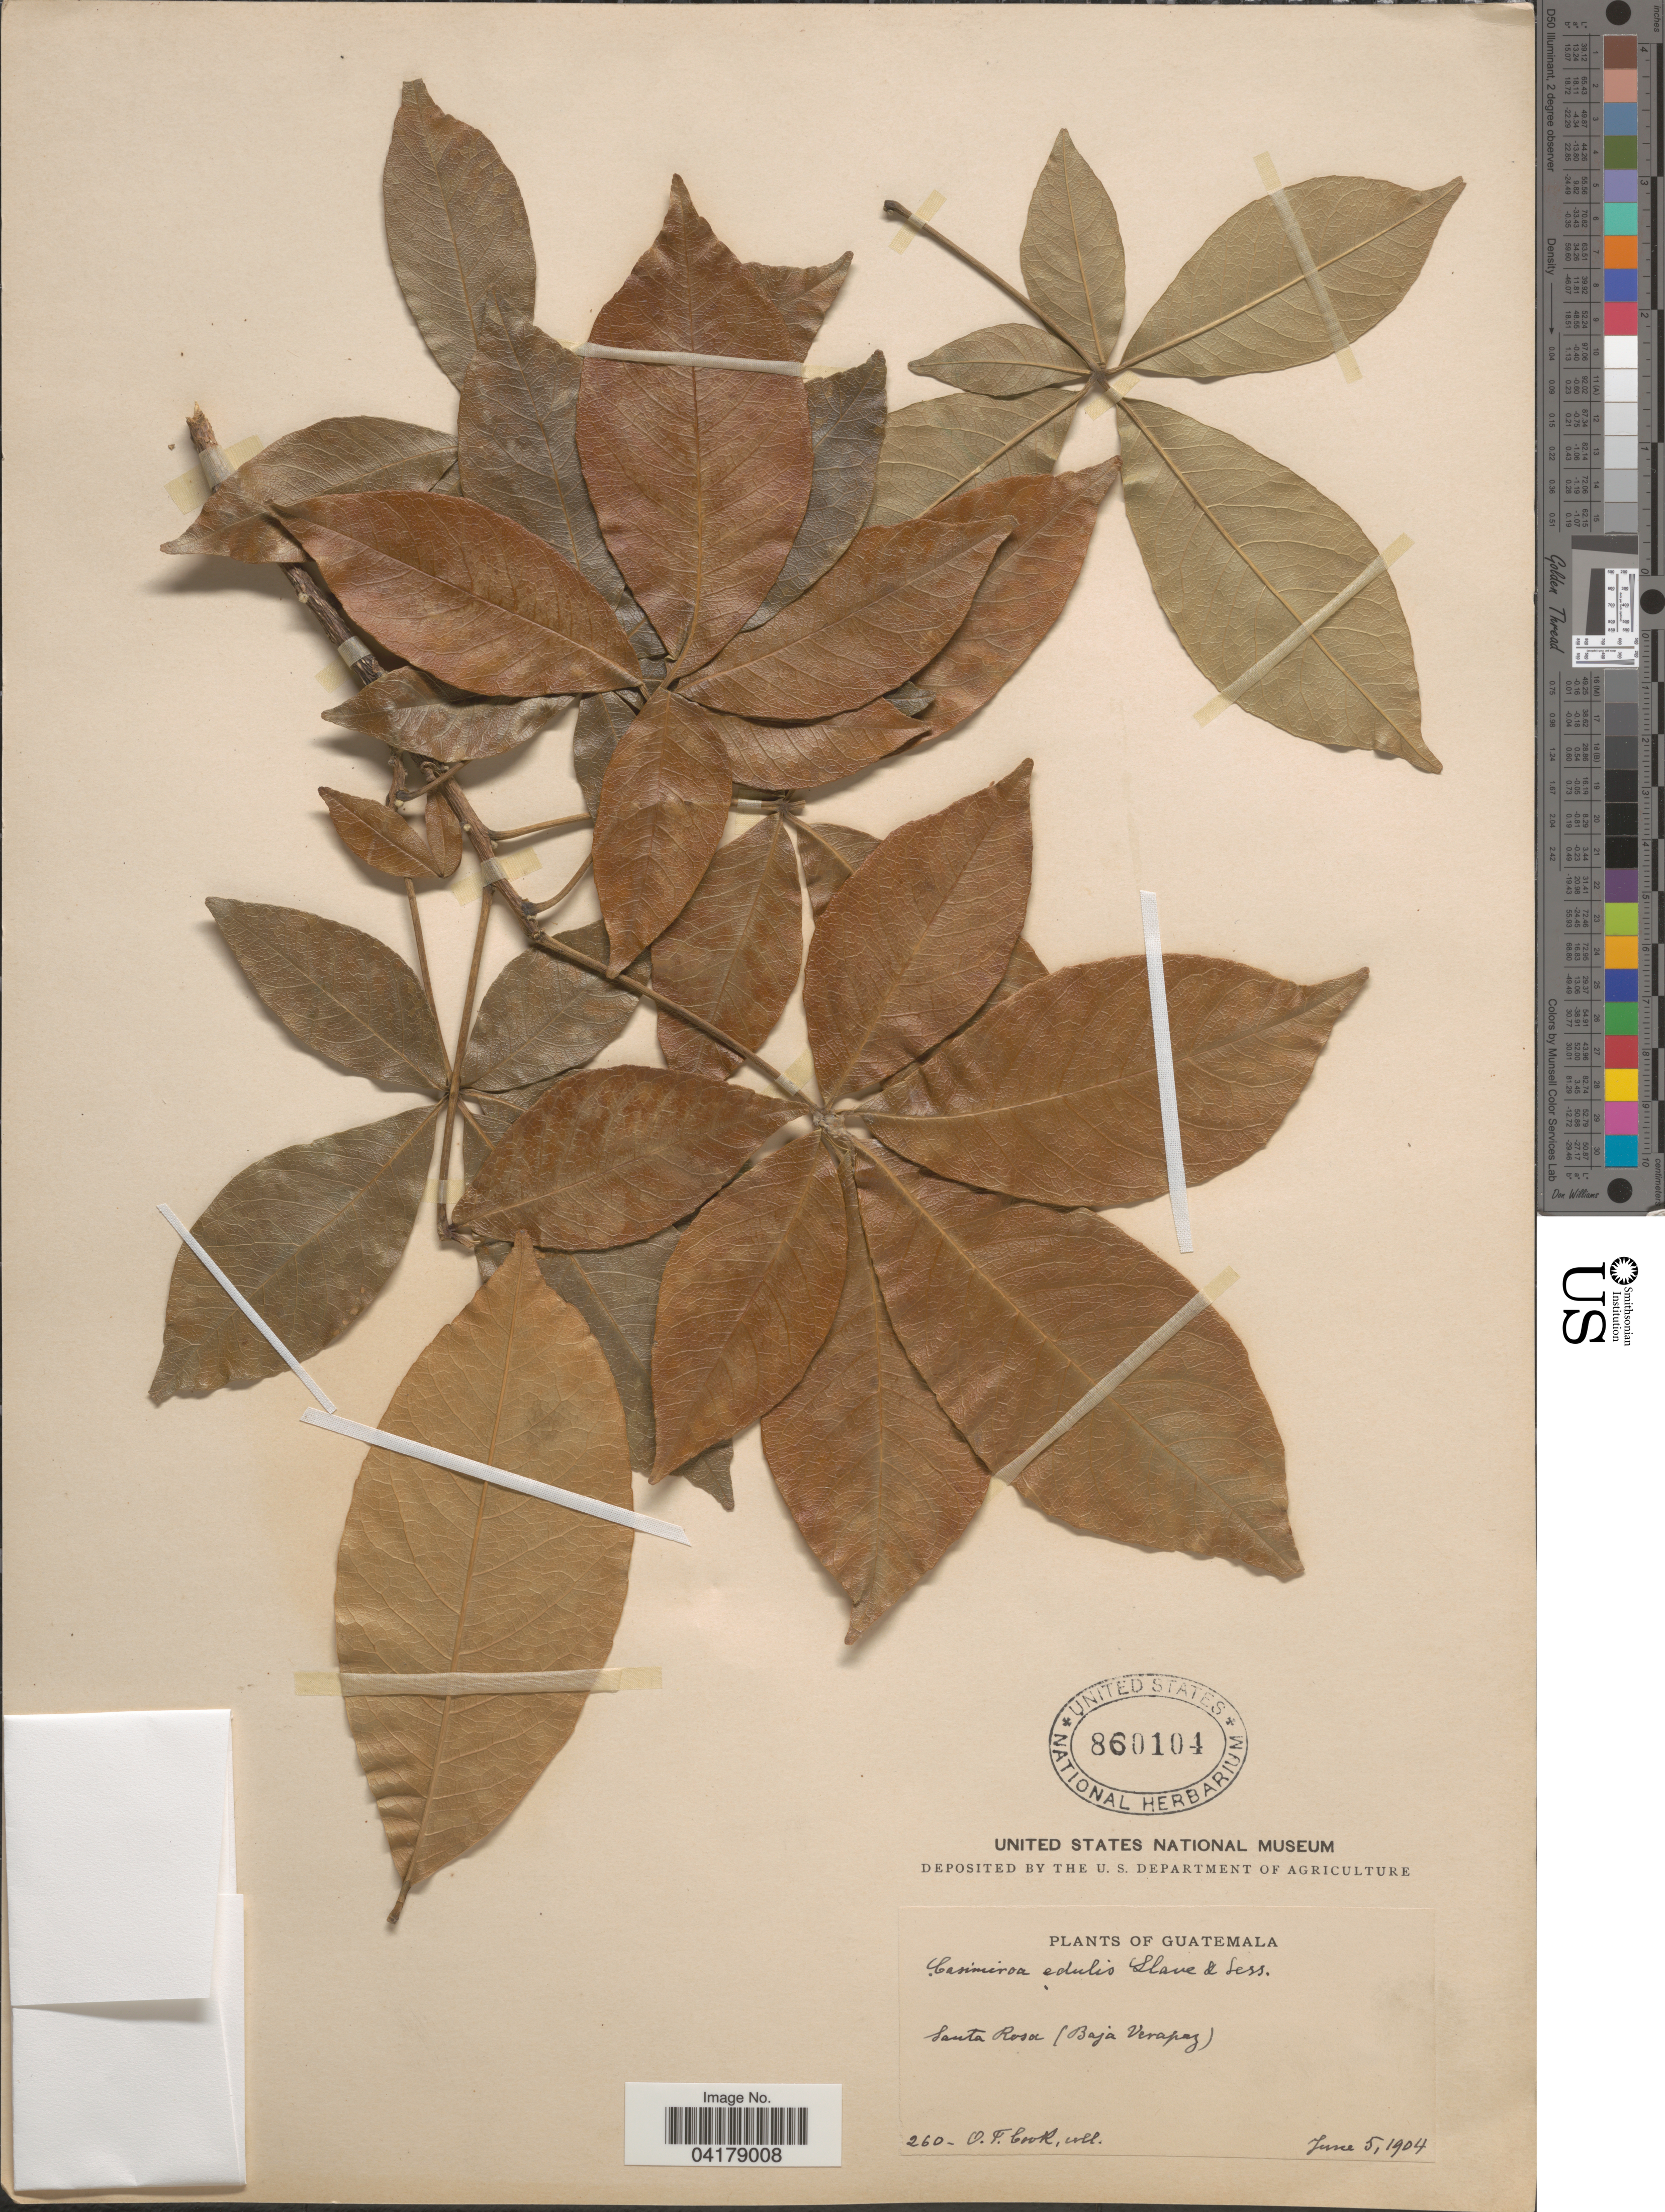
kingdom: Plantae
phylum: Tracheophyta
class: Magnoliopsida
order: Sapindales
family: Rutaceae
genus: Casimiroa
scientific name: Casimiroa edulis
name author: La Llave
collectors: O. F. Cook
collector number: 260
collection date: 1904-06-05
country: Guatemala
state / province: Baja Verapaz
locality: Santa Rosa.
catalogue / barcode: US 860104